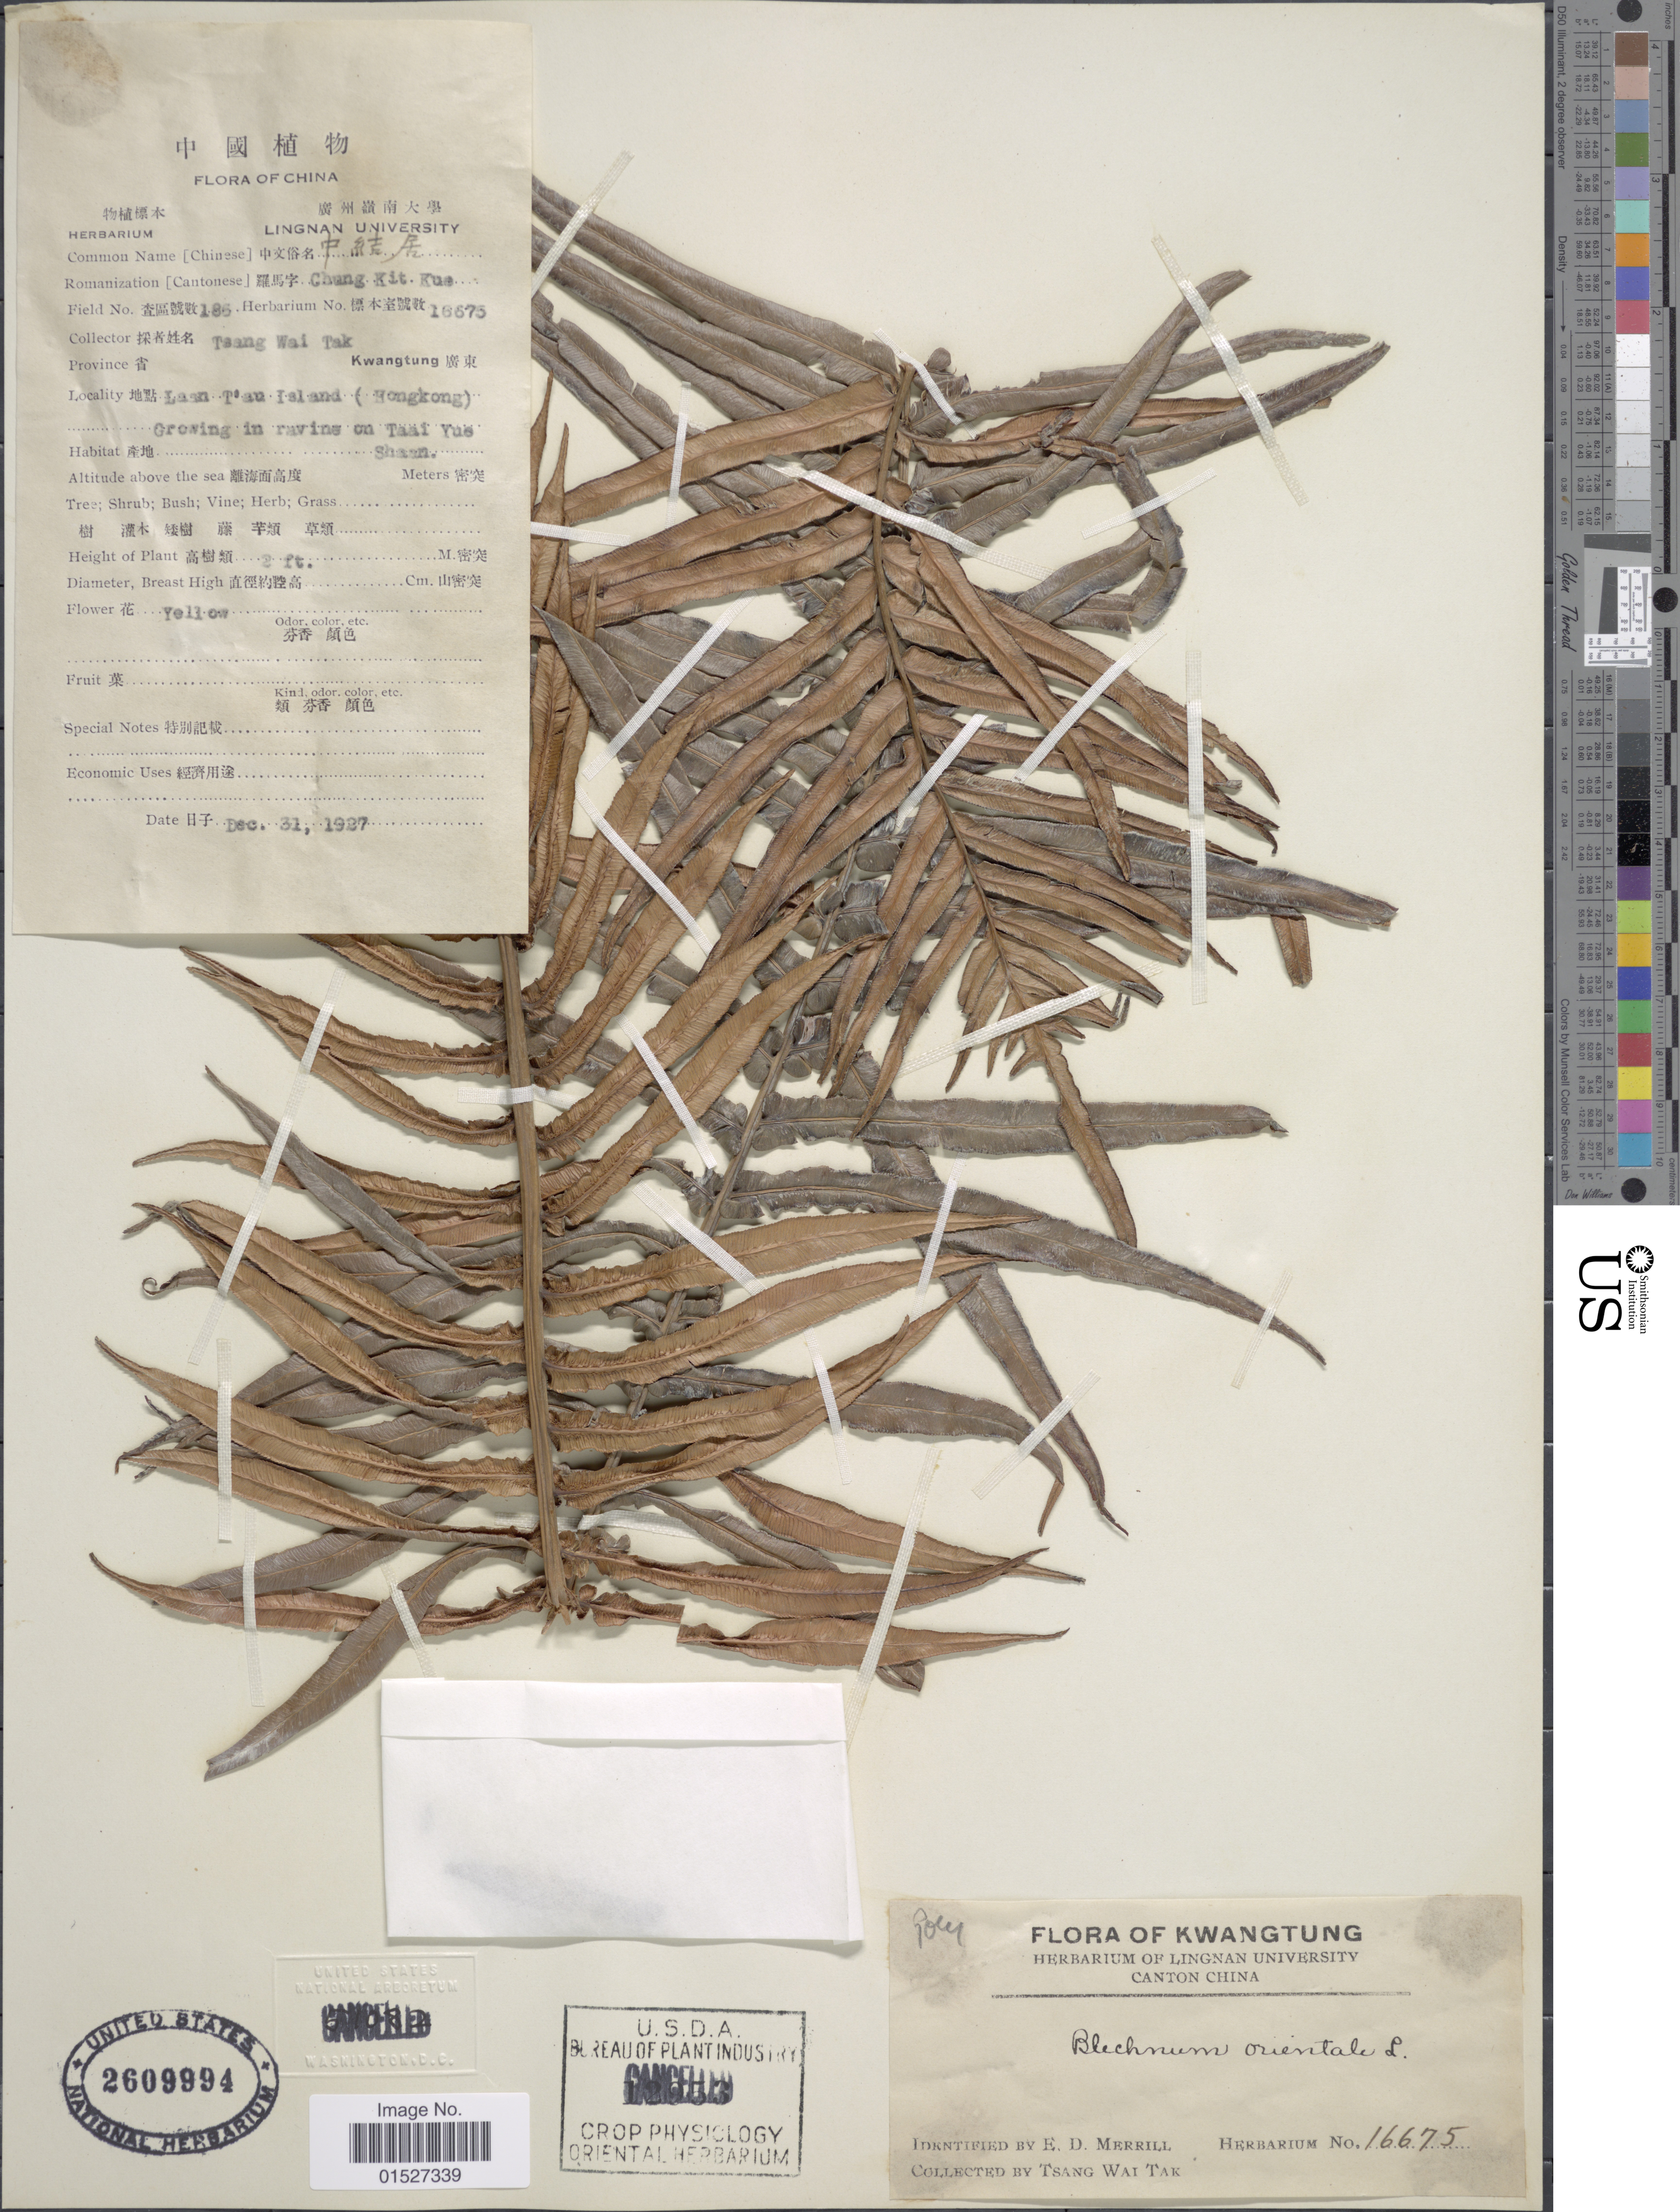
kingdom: Plantae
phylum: Tracheophyta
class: Polypodiopsida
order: Polypodiales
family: Blechnaceae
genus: Blechnum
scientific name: Blechnum orientale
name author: L.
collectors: W. T. Tsang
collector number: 185/16675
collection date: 1927-12-31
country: China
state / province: Guangdong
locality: Kwangtung. Laan T'au Island (Hongkong) Growing in ravine on Taai Yus. [interpreted]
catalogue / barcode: US 2609994